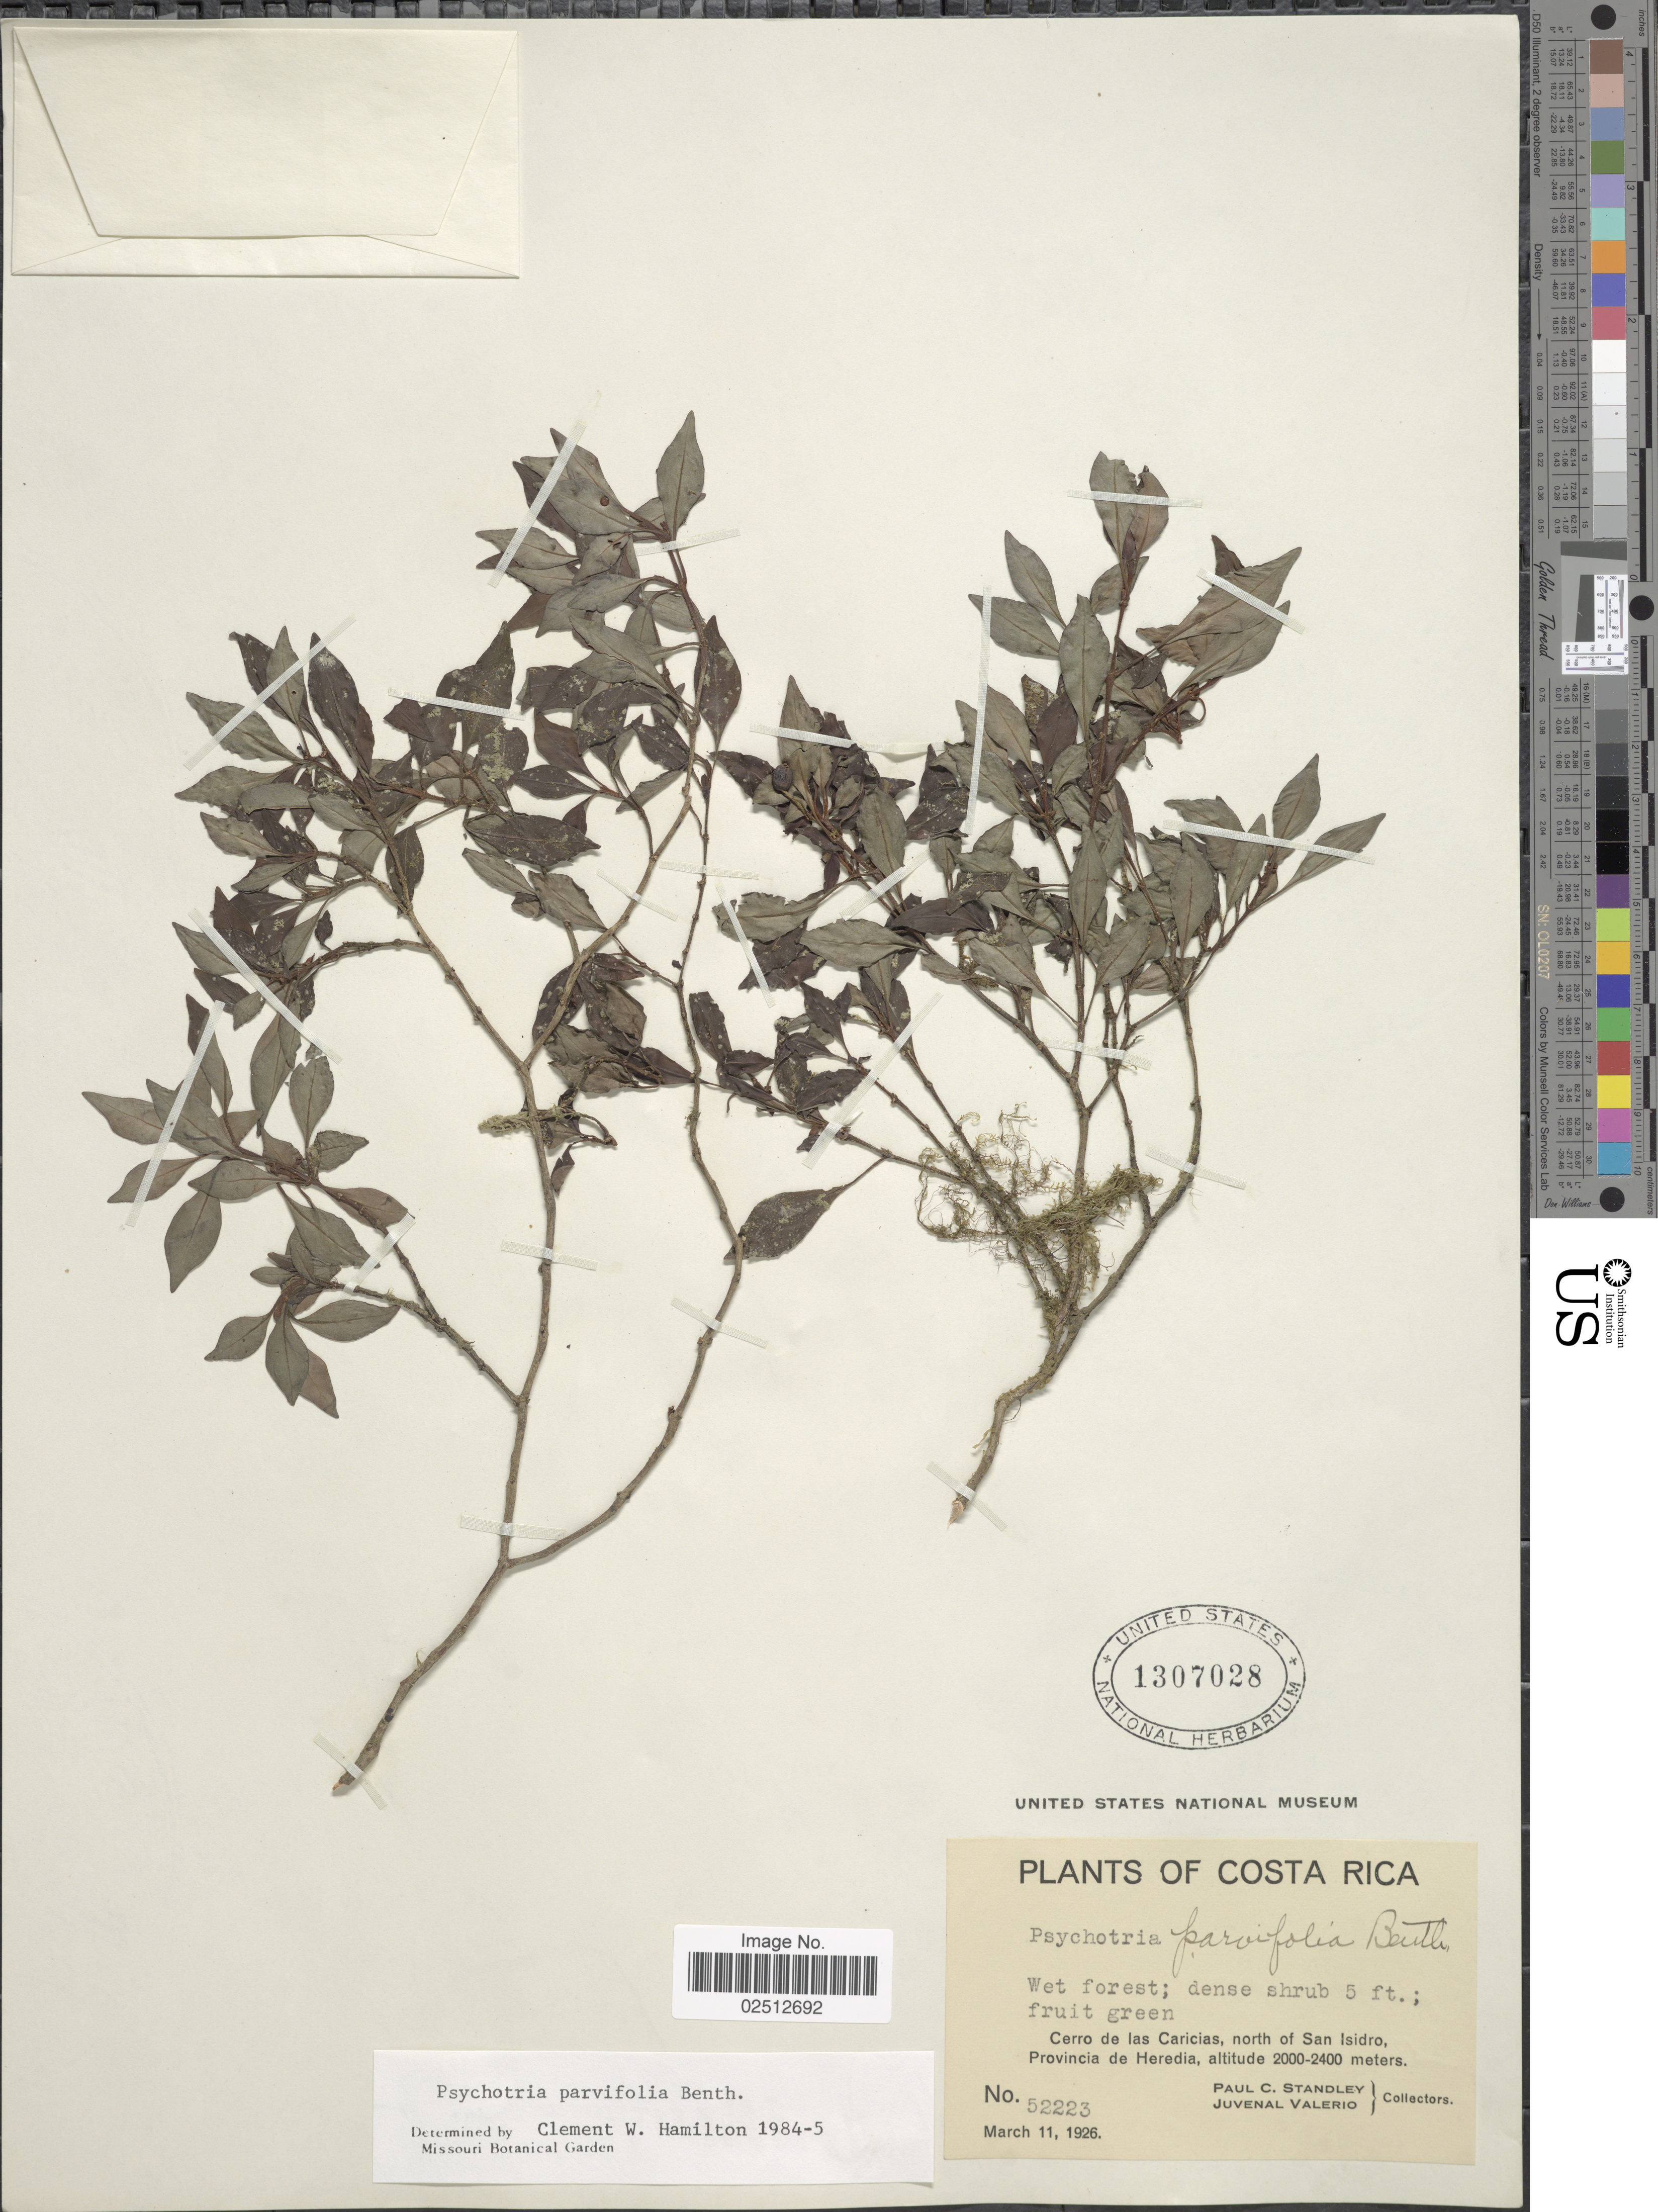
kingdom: Plantae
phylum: Tracheophyta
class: Magnoliopsida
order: Gentianales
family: Rubiaceae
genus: Psychotria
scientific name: Psychotria parvifolia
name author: Benth. ex Oerst.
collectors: P. C. Standley & J. Valerio R.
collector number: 52223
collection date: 1926-03-11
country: Costa Rica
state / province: Heredia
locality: Cerro de las Caricias, north of San Isidro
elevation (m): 2000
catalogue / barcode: US 1307028